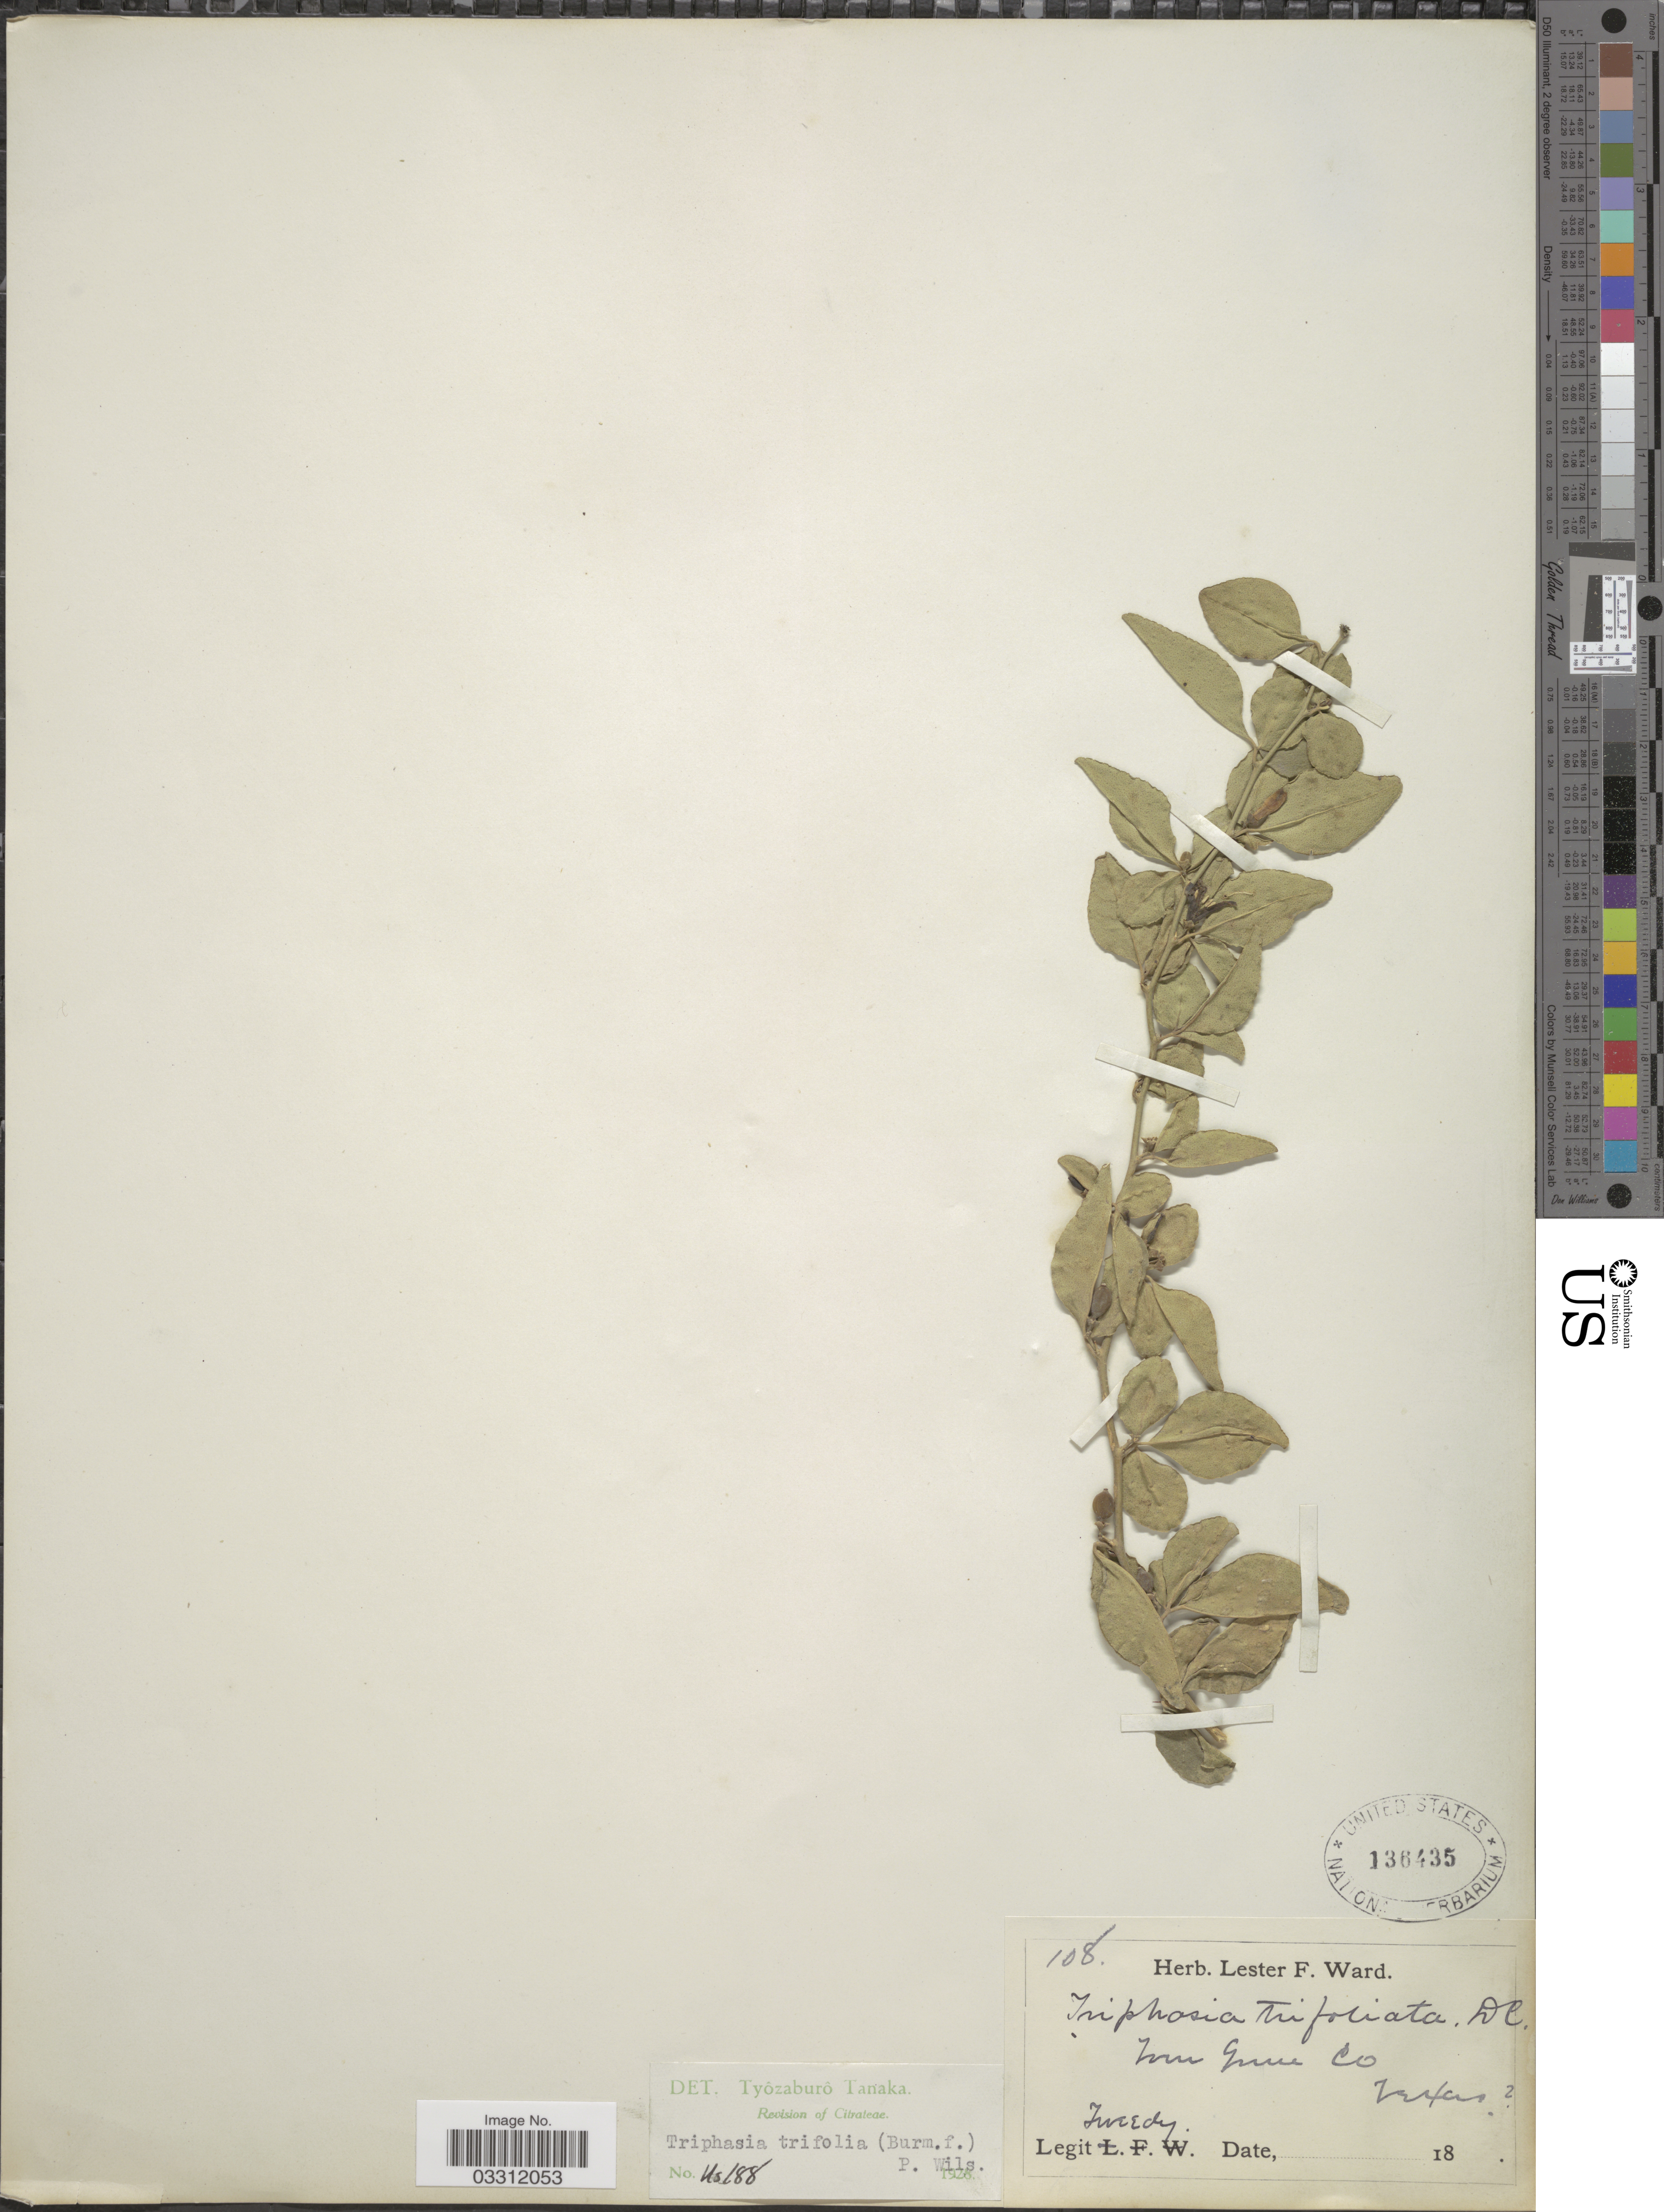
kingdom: Plantae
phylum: Tracheophyta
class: Magnoliopsida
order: Sapindales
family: Rutaceae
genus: Triphasia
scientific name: Triphasia trifolia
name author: (Burm. f.) P. Wilson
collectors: Tweedy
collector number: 108?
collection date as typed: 18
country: United States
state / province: Texas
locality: Tom Green Co.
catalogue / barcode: US 136435